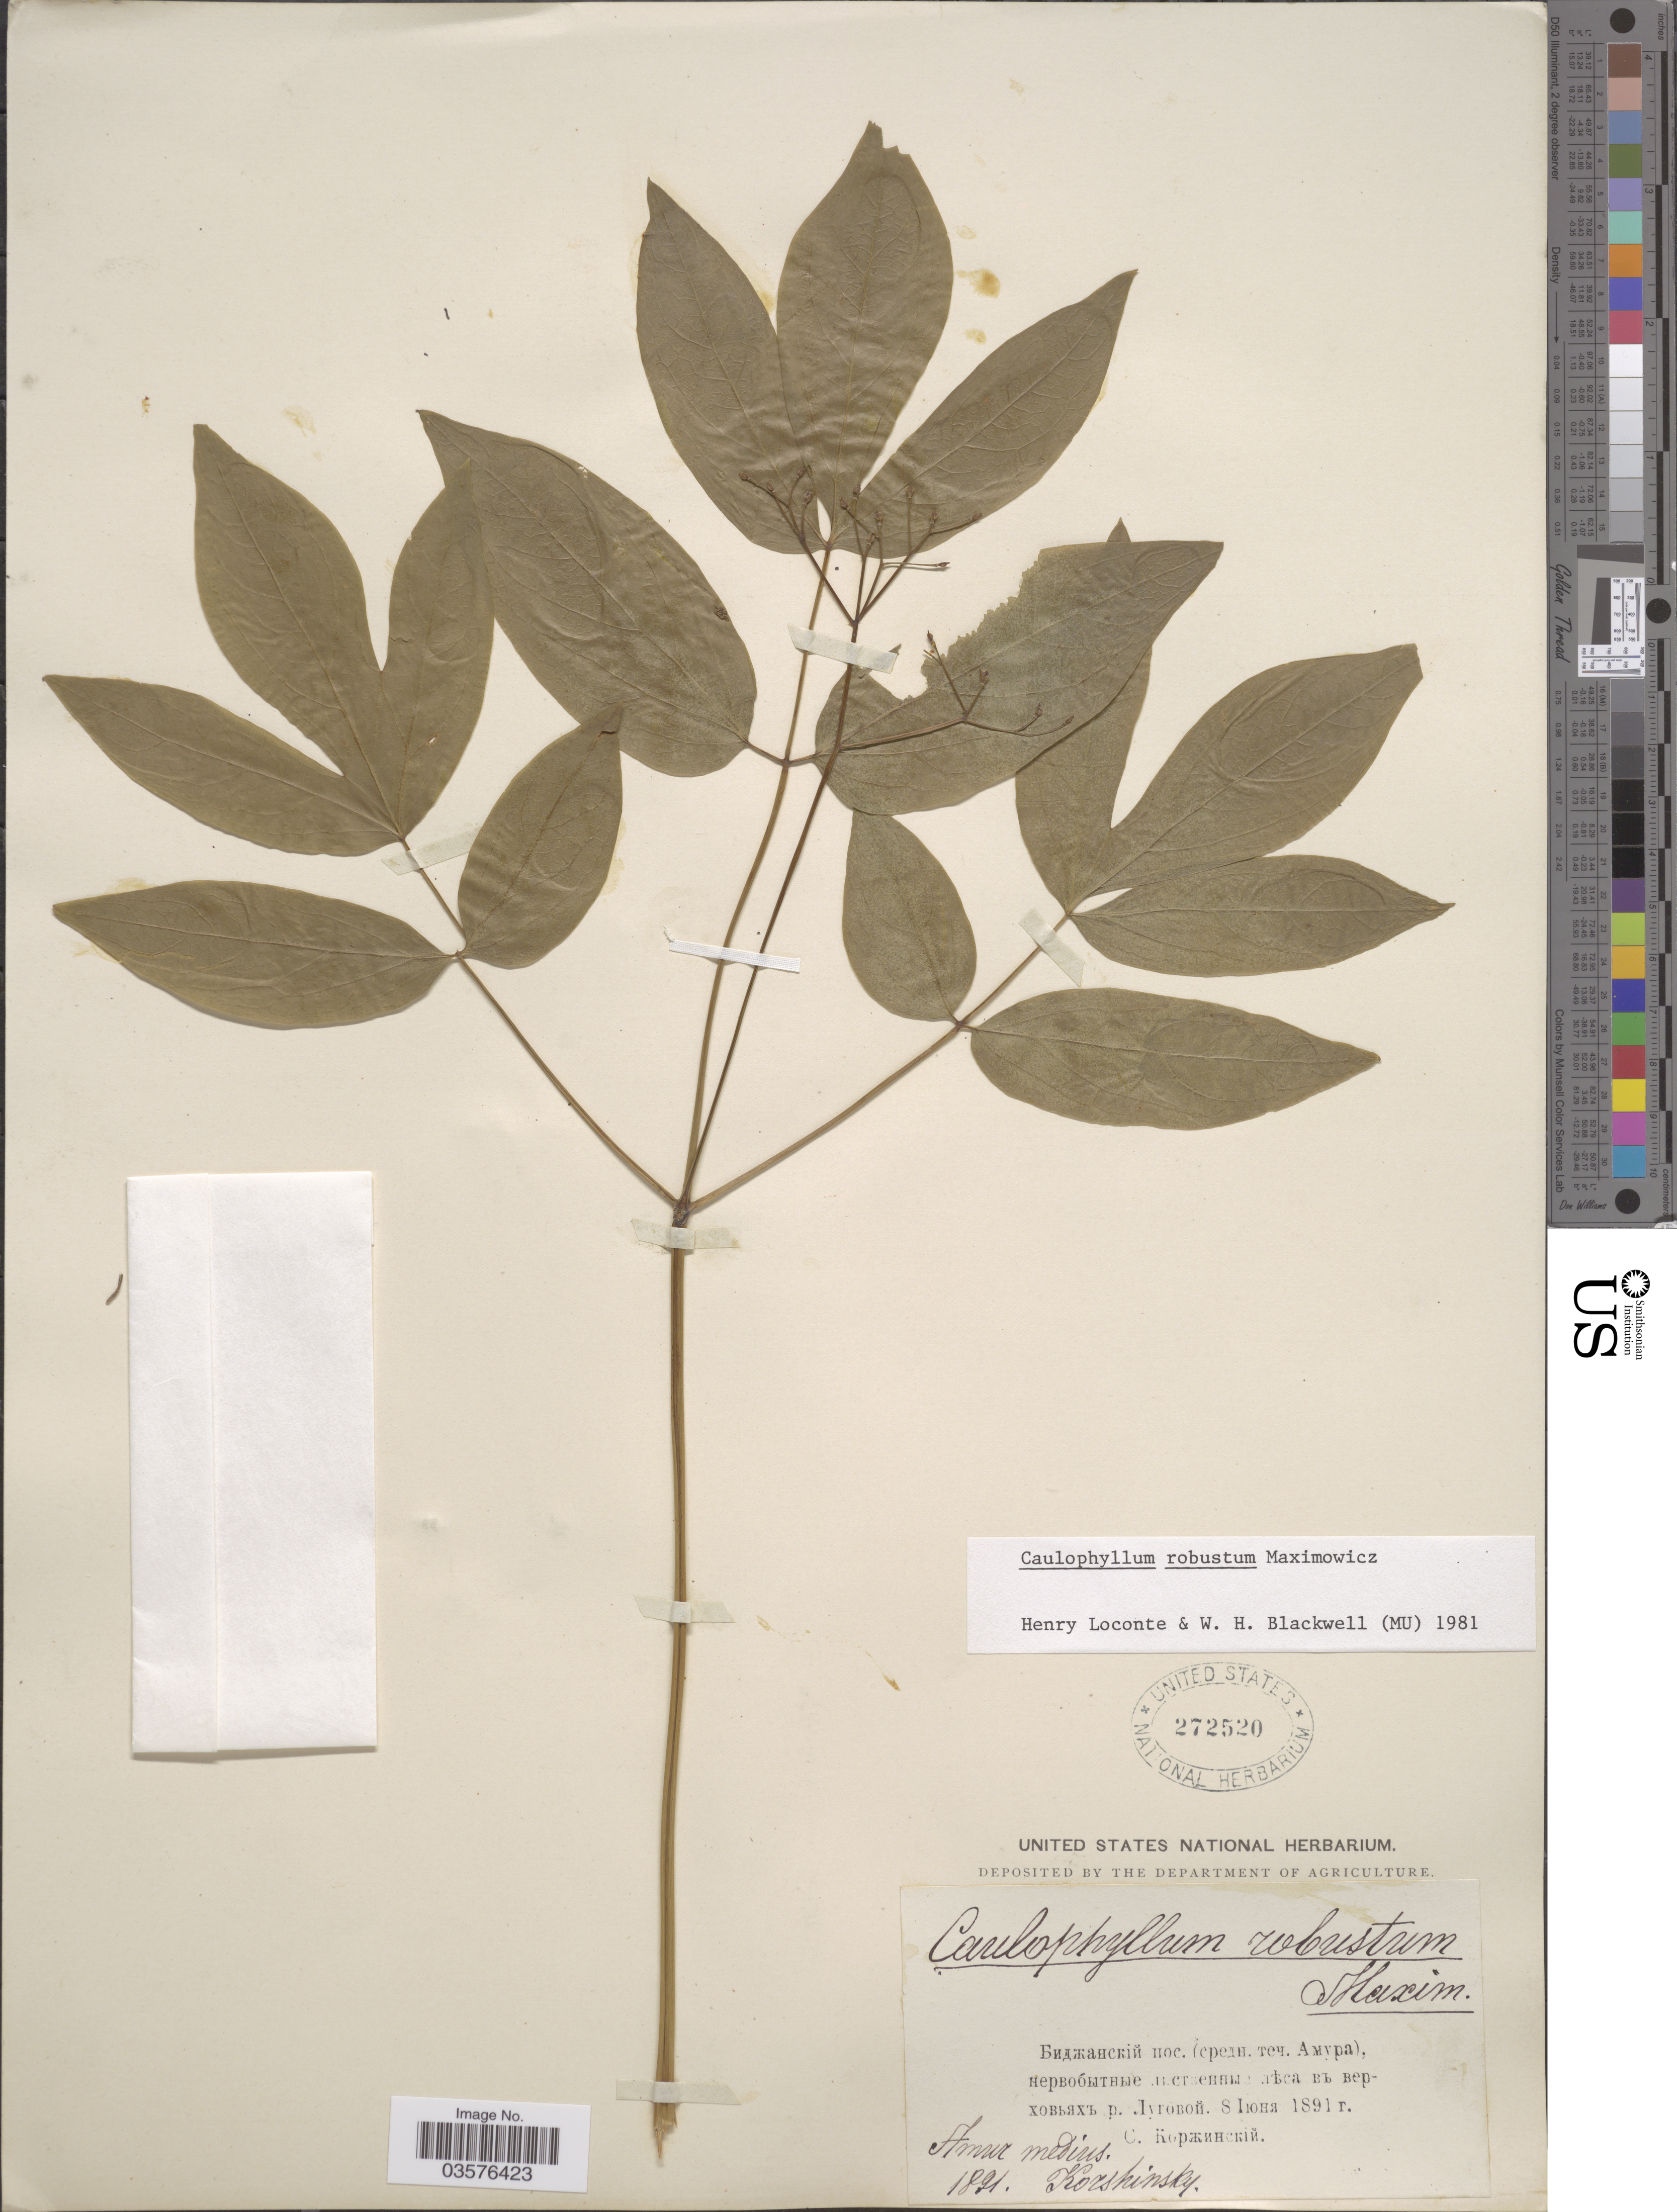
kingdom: Plantae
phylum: Tracheophyta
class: Magnoliopsida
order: Ranunculales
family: Berberidaceae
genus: Caulophyllum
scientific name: Caulophyllum robustum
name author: Michx.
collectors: Korshinsky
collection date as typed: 8 X 1891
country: Russian Federation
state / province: Amur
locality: X. Amur medius.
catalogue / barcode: US 272520